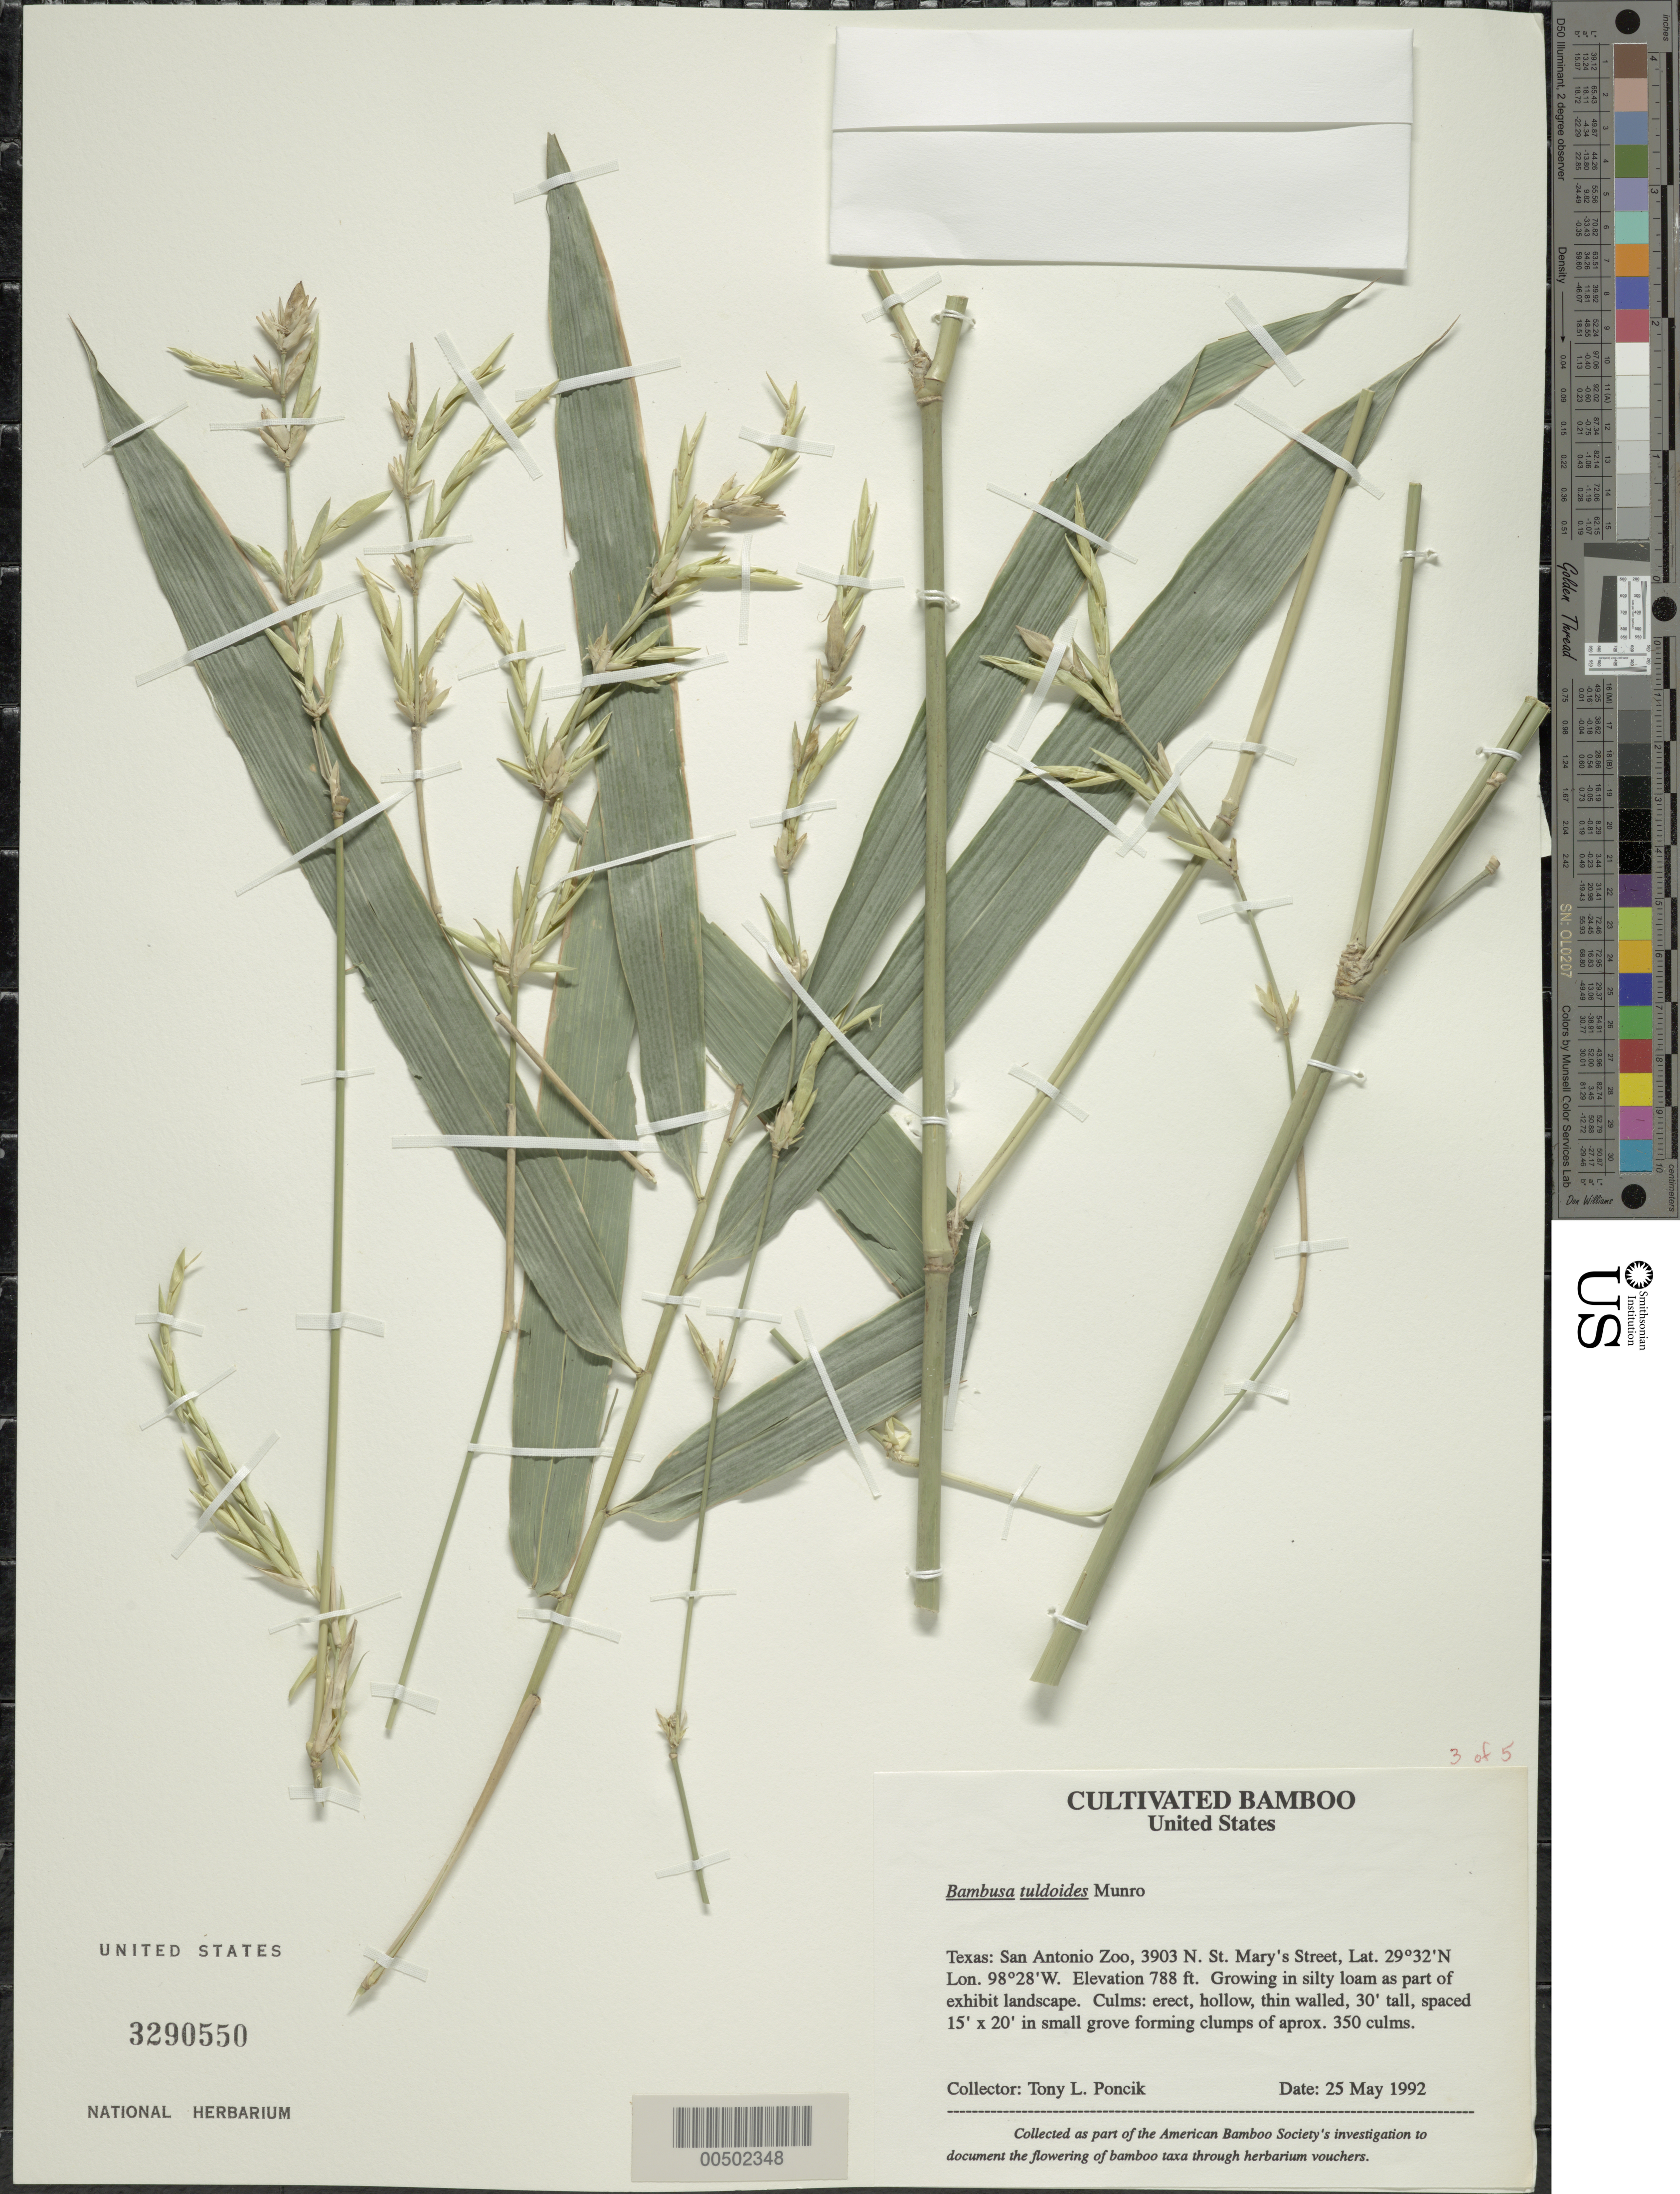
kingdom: Plantae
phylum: Tracheophyta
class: Liliopsida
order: Poales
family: Poaceae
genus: Bambusa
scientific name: Bambusa tuldoides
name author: Munro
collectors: T. Poncik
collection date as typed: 25 May 1992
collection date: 1992-05-25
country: United States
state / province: Texas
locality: San antonio zoo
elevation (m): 240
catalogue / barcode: US 3290550